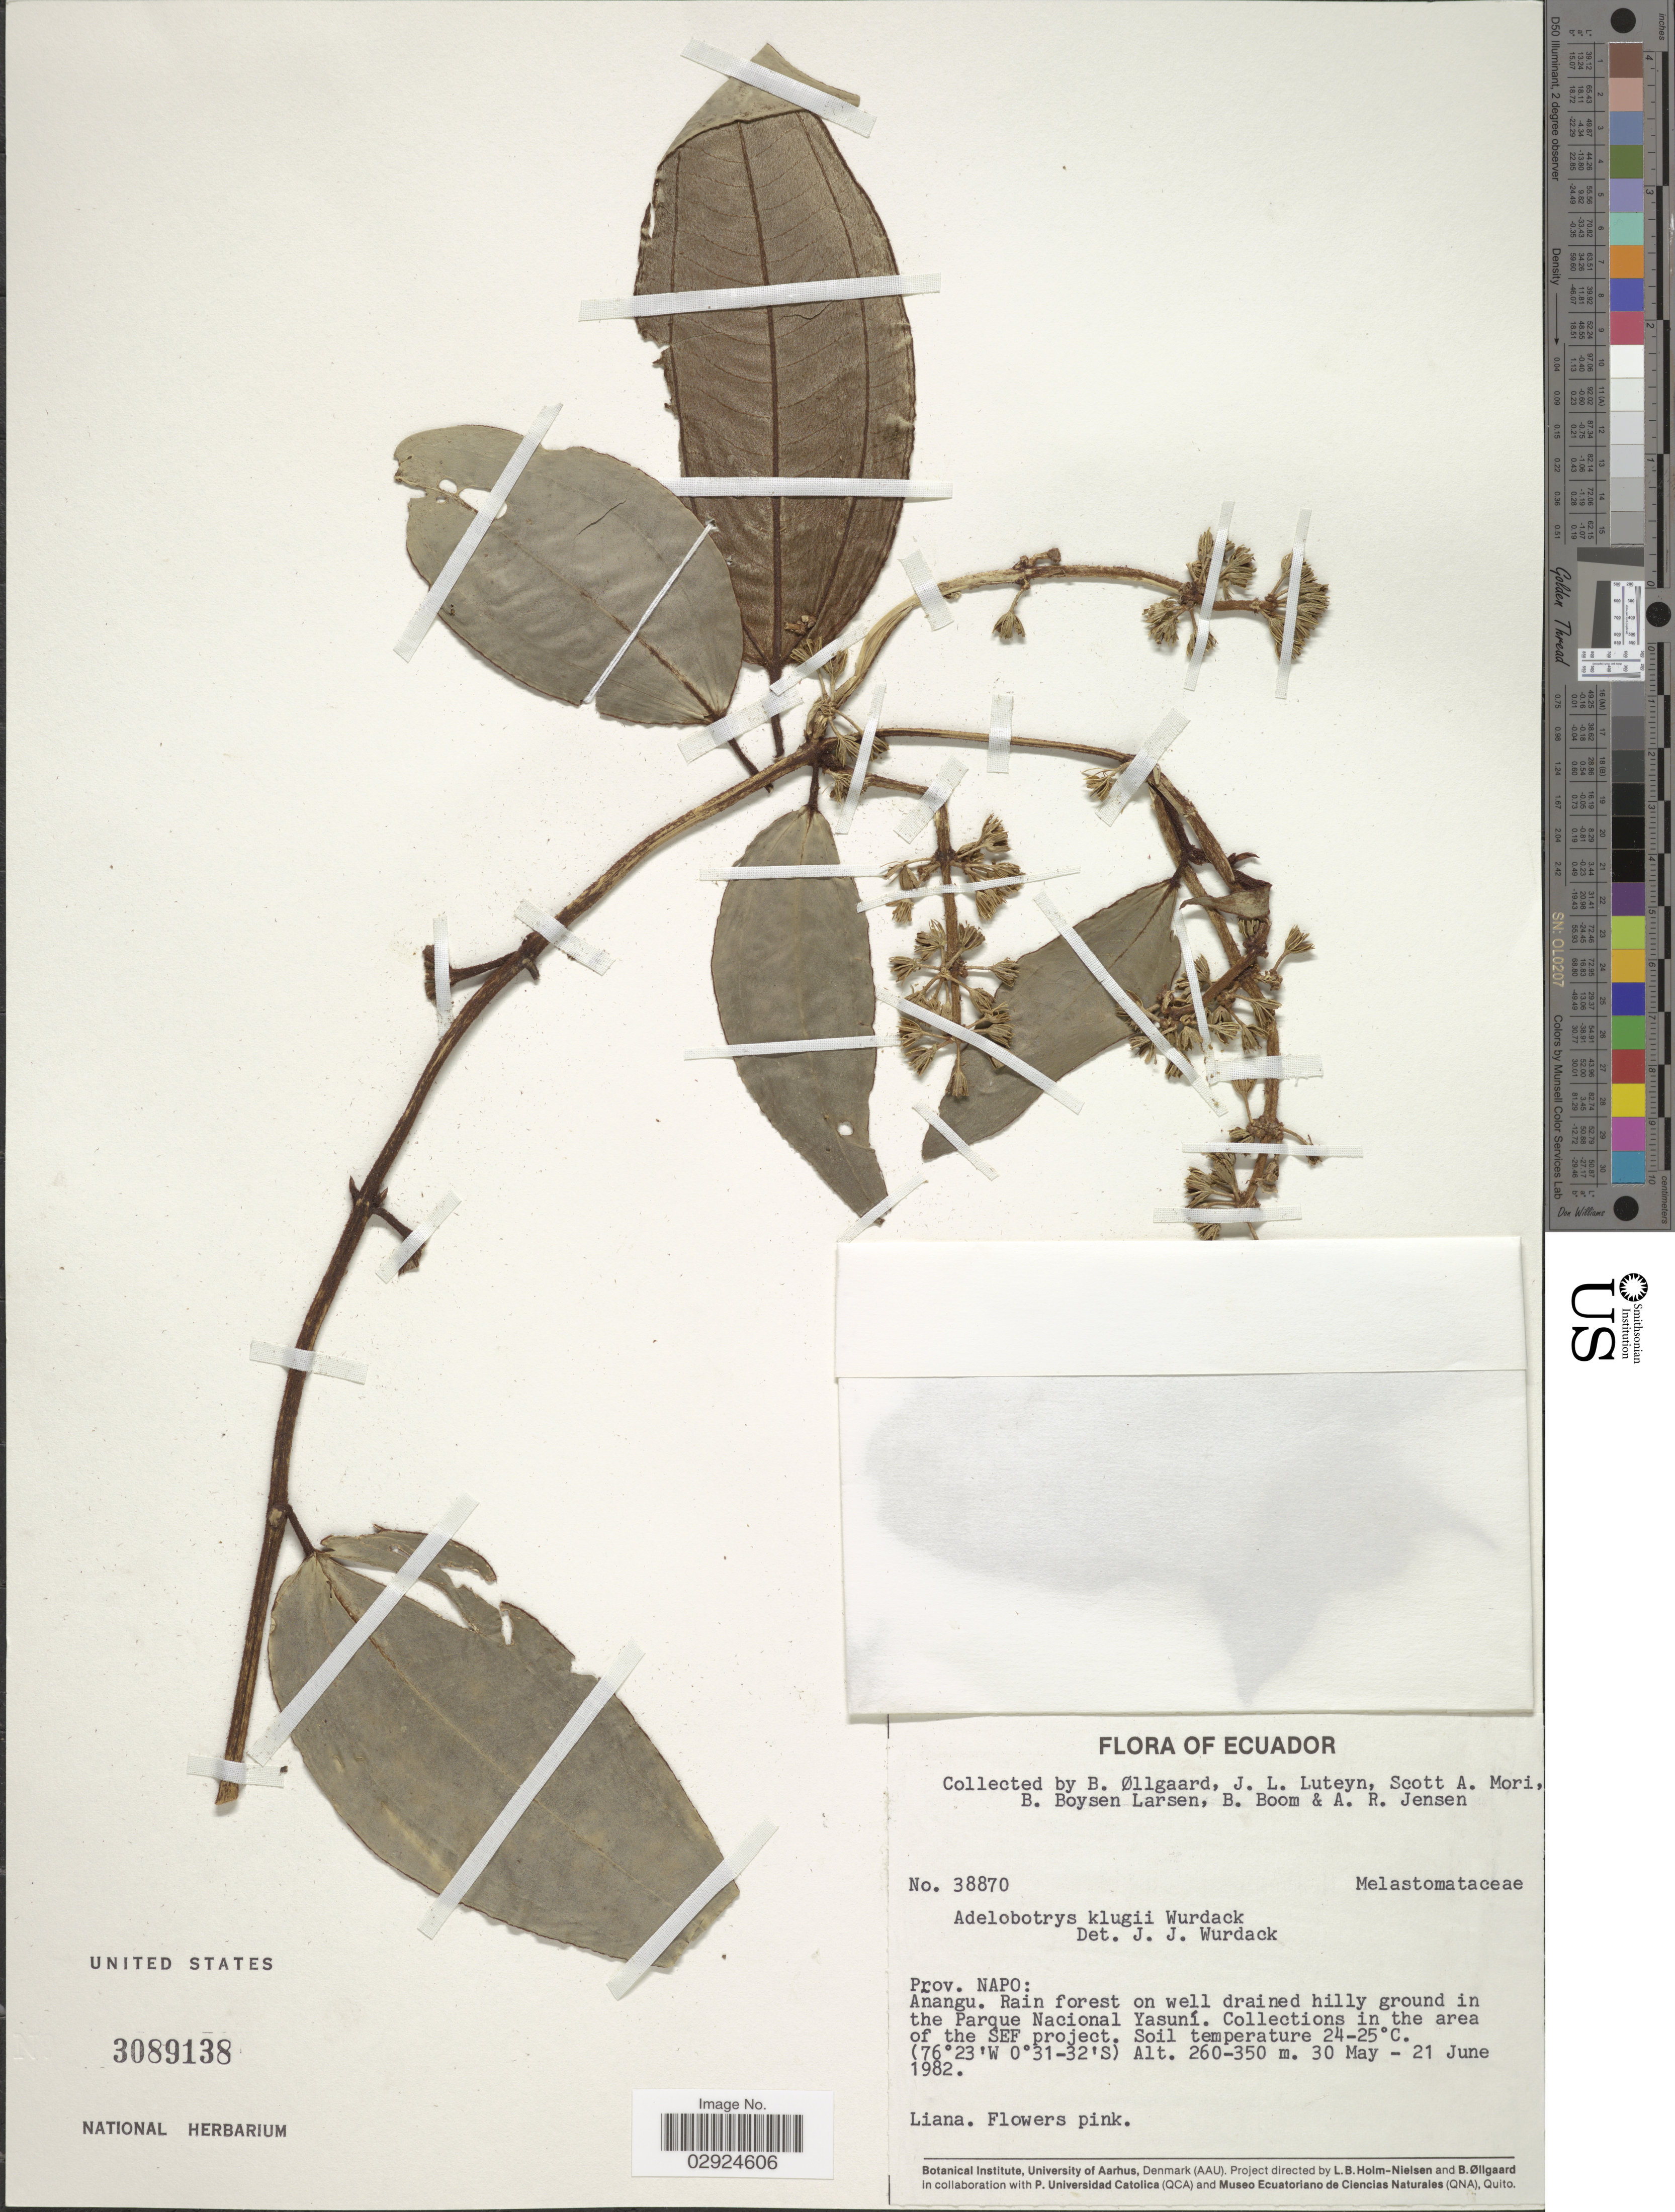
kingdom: Plantae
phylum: Tracheophyta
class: Magnoliopsida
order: Myrtales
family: Melastomataceae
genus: Adelobotrys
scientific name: Adelobotrys klugii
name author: Wurdack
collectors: B. Øllgaard, J. Luteyn, S. Mori, B. Boysen Larsen & et al.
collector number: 38870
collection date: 1982-05-30/1982-06-21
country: Ecuador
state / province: Napo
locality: Prov. Napo: Anangu. Rain forest on well drained hilly ground in the Parque Nacional Yasuní. Collections in the area of the SEF project.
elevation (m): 260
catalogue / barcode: US 3089138